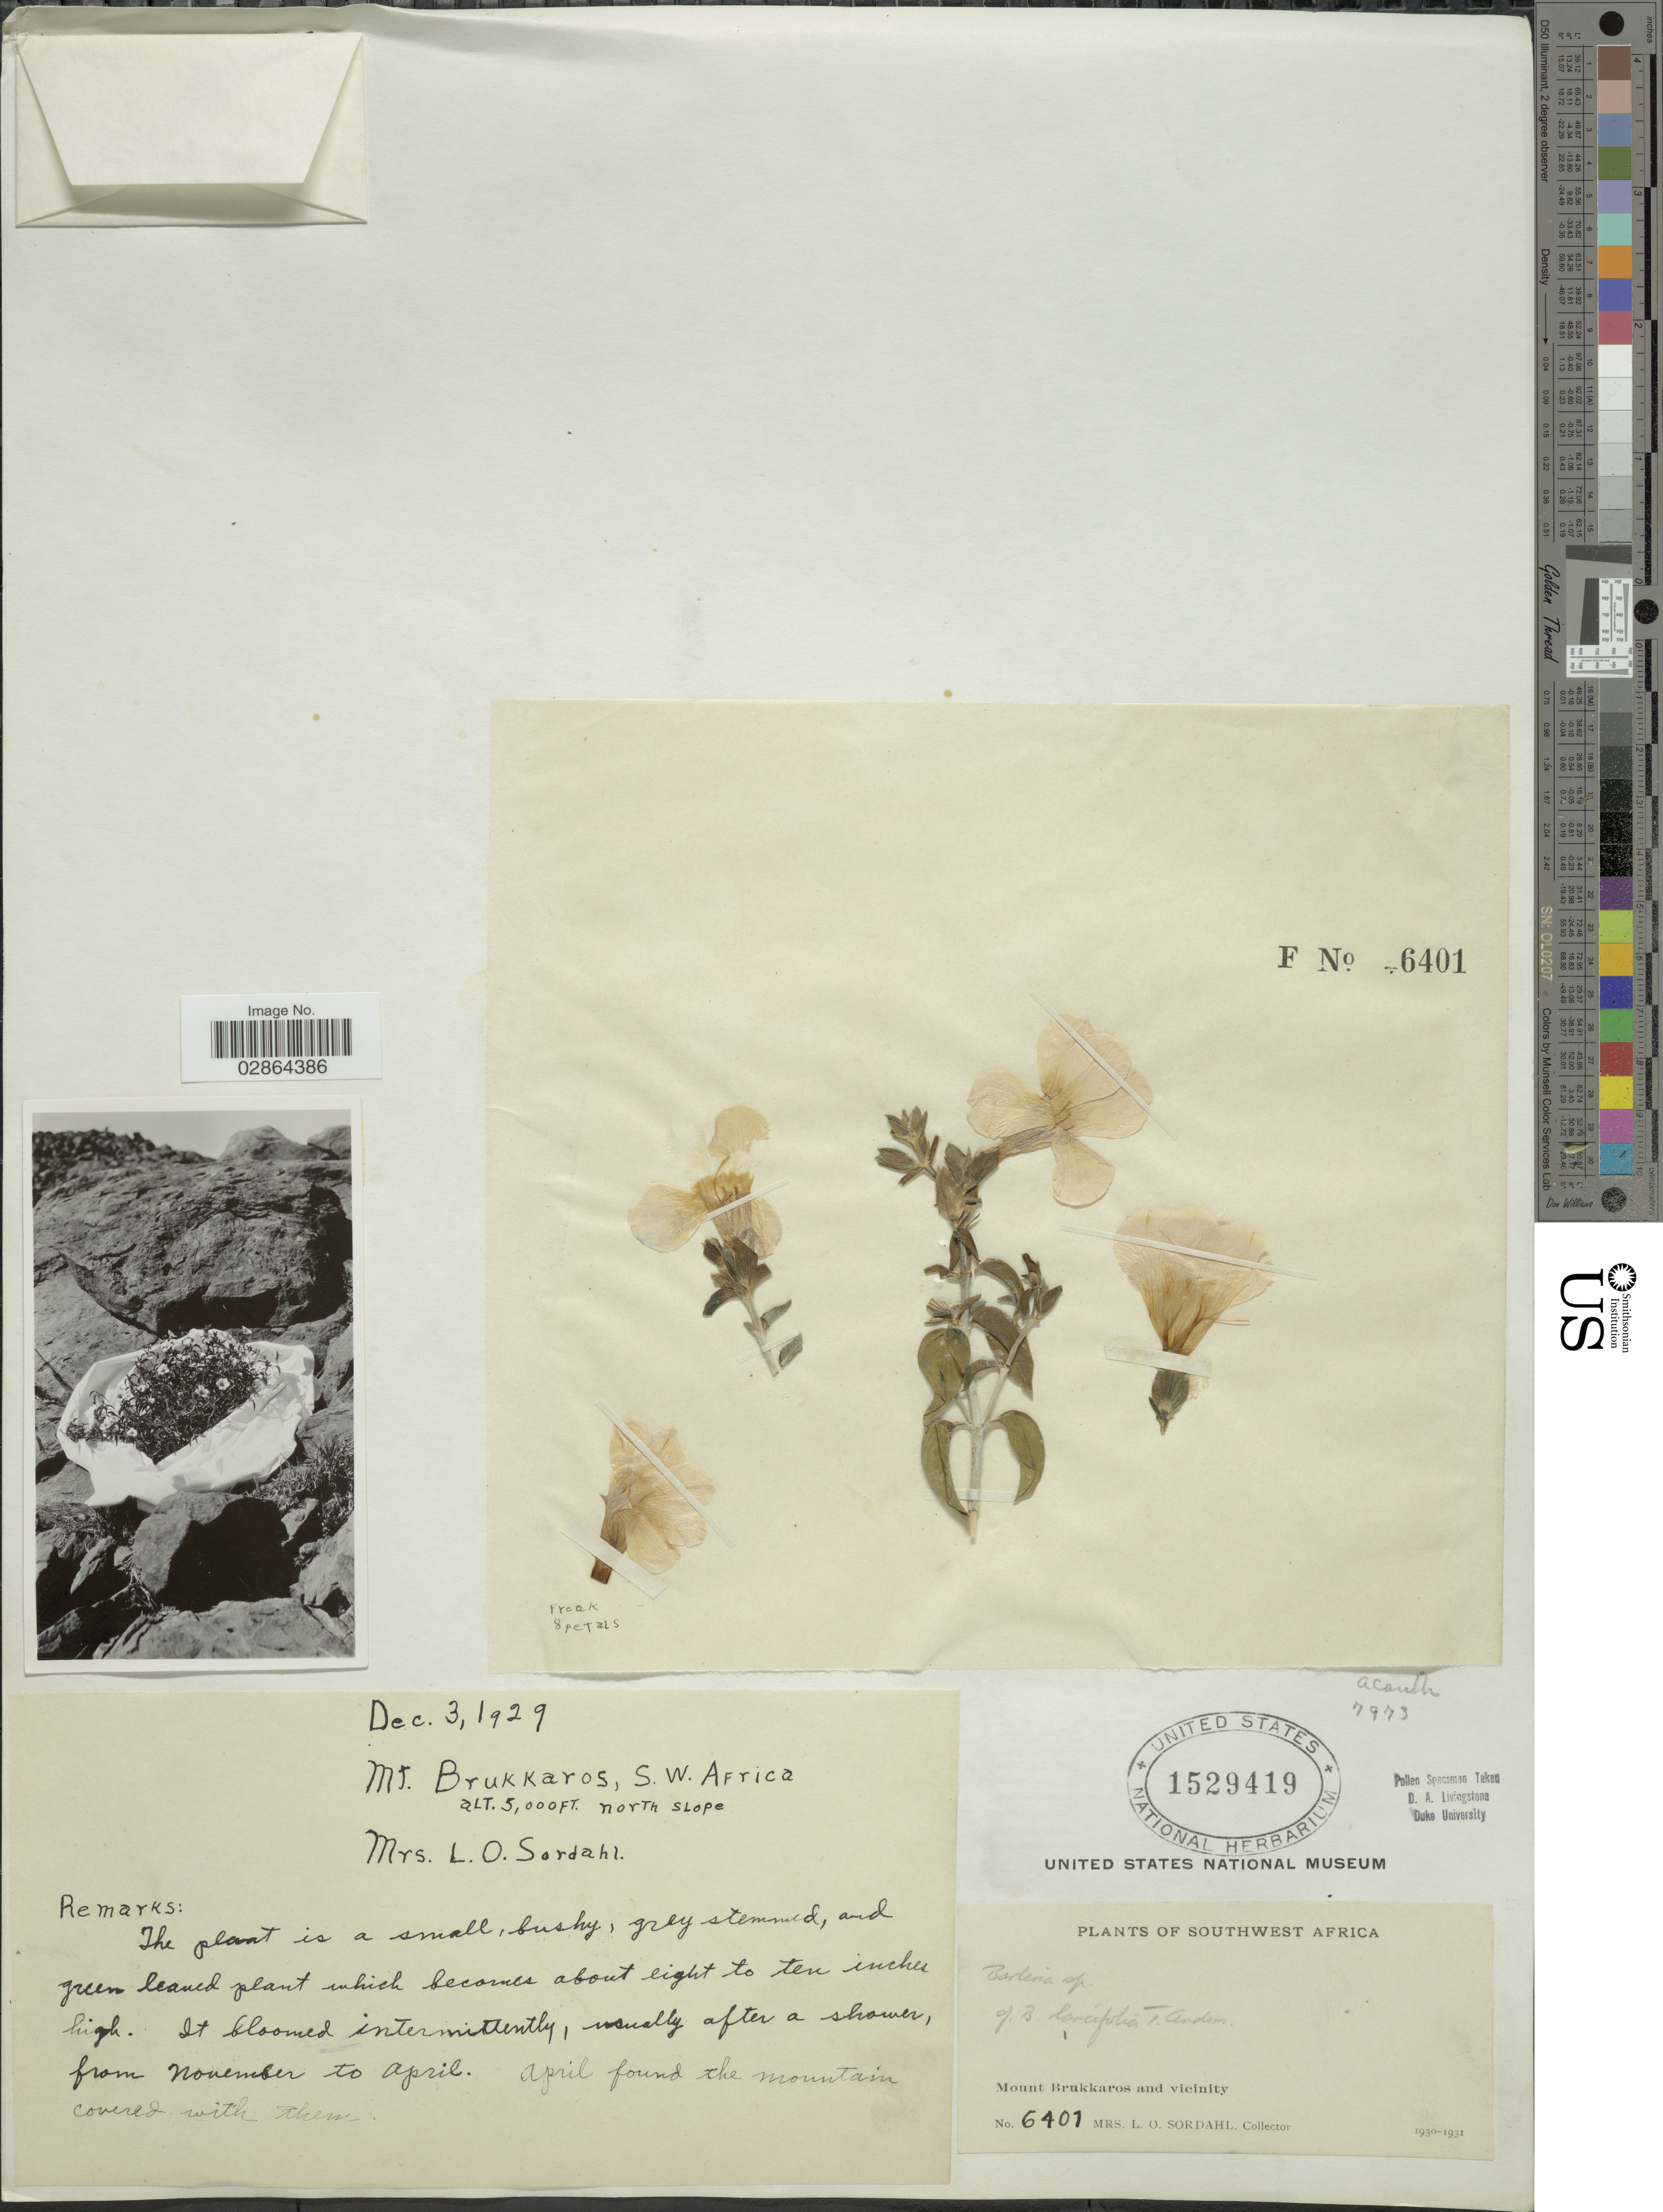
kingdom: Plantae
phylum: Tracheophyta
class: Magnoliopsida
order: Lamiales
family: Acanthaceae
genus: Barleria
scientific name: Barleria lancifolia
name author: T. Anderson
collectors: L. Sordahl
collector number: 6401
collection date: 1929-12-03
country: Namibia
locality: Soutwest Africa. Mount Brukkaros and vicinity, north slope.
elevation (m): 1524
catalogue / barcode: US 1529419